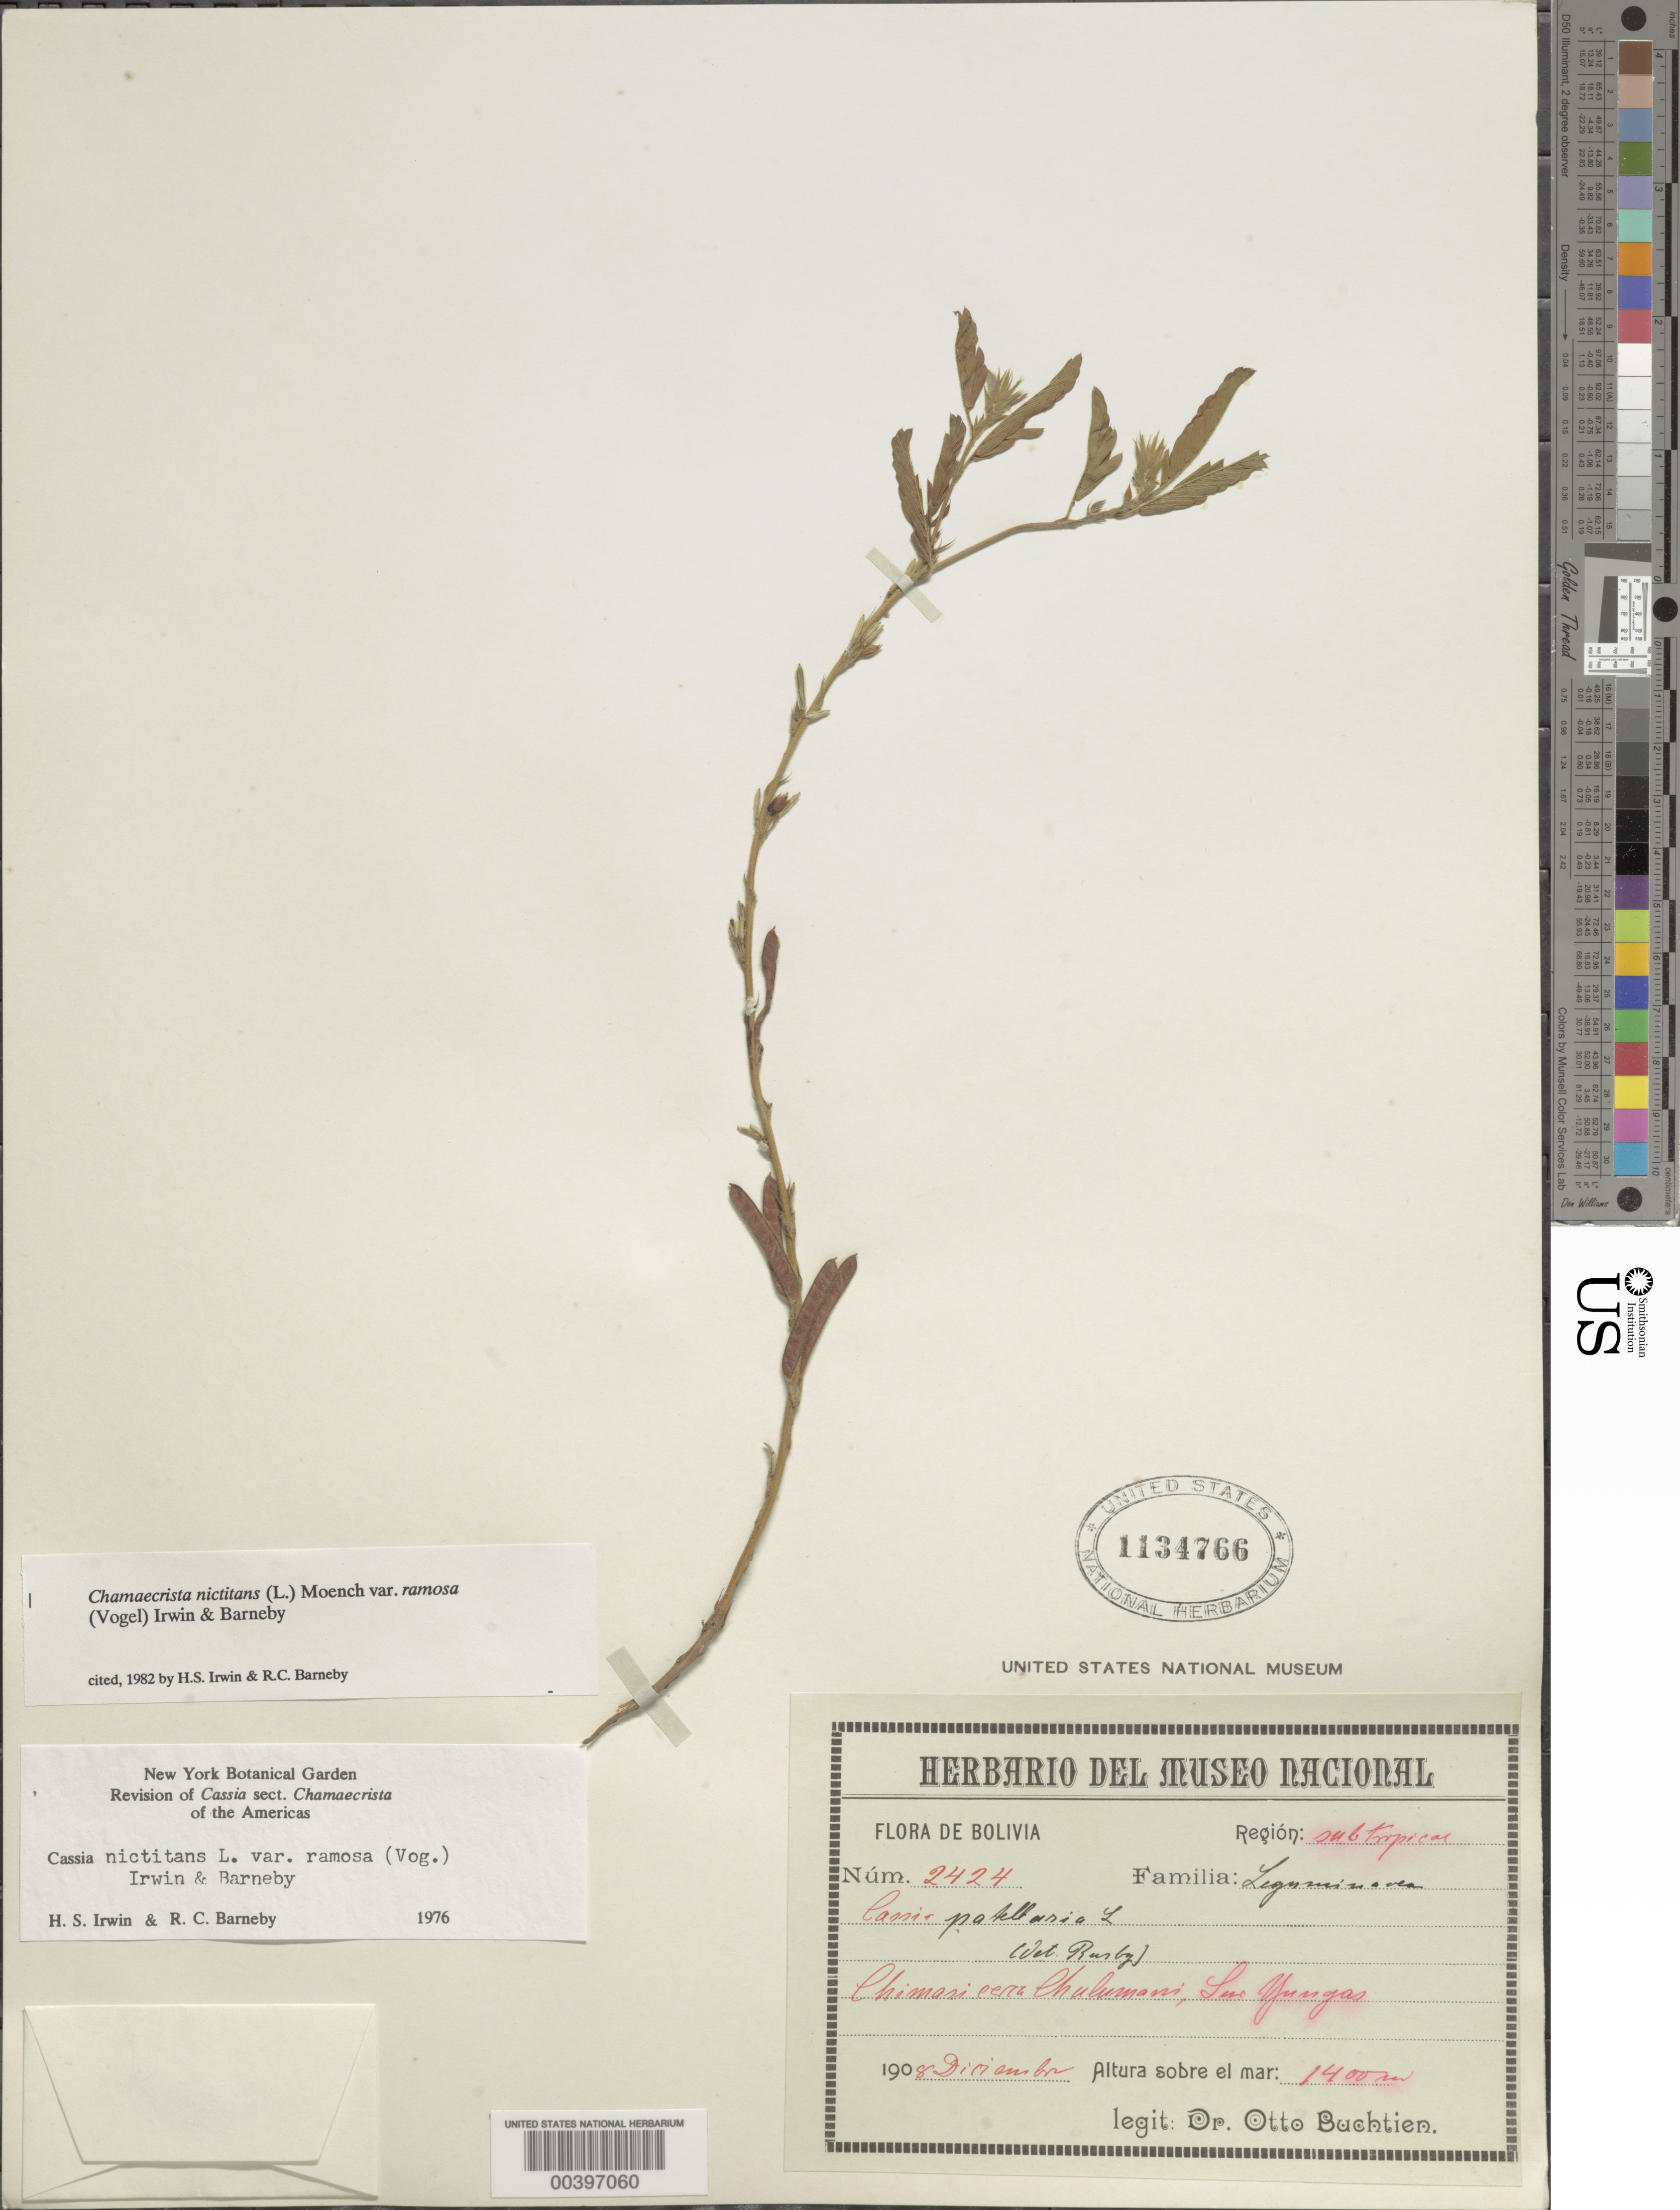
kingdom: Plantae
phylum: Tracheophyta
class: Magnoliopsida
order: Fabales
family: Fabaceae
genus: Chamaecrista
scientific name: Chamaecrista nictitans var. ramosa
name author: (Vogel) H.S. Irwin & Barneby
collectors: O. Buchtien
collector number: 2424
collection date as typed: Dec 1908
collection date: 1908-12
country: Bolivia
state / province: La Paz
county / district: Sud Yungas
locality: Chimari cera Chulumani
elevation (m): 1400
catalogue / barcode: US 1134766